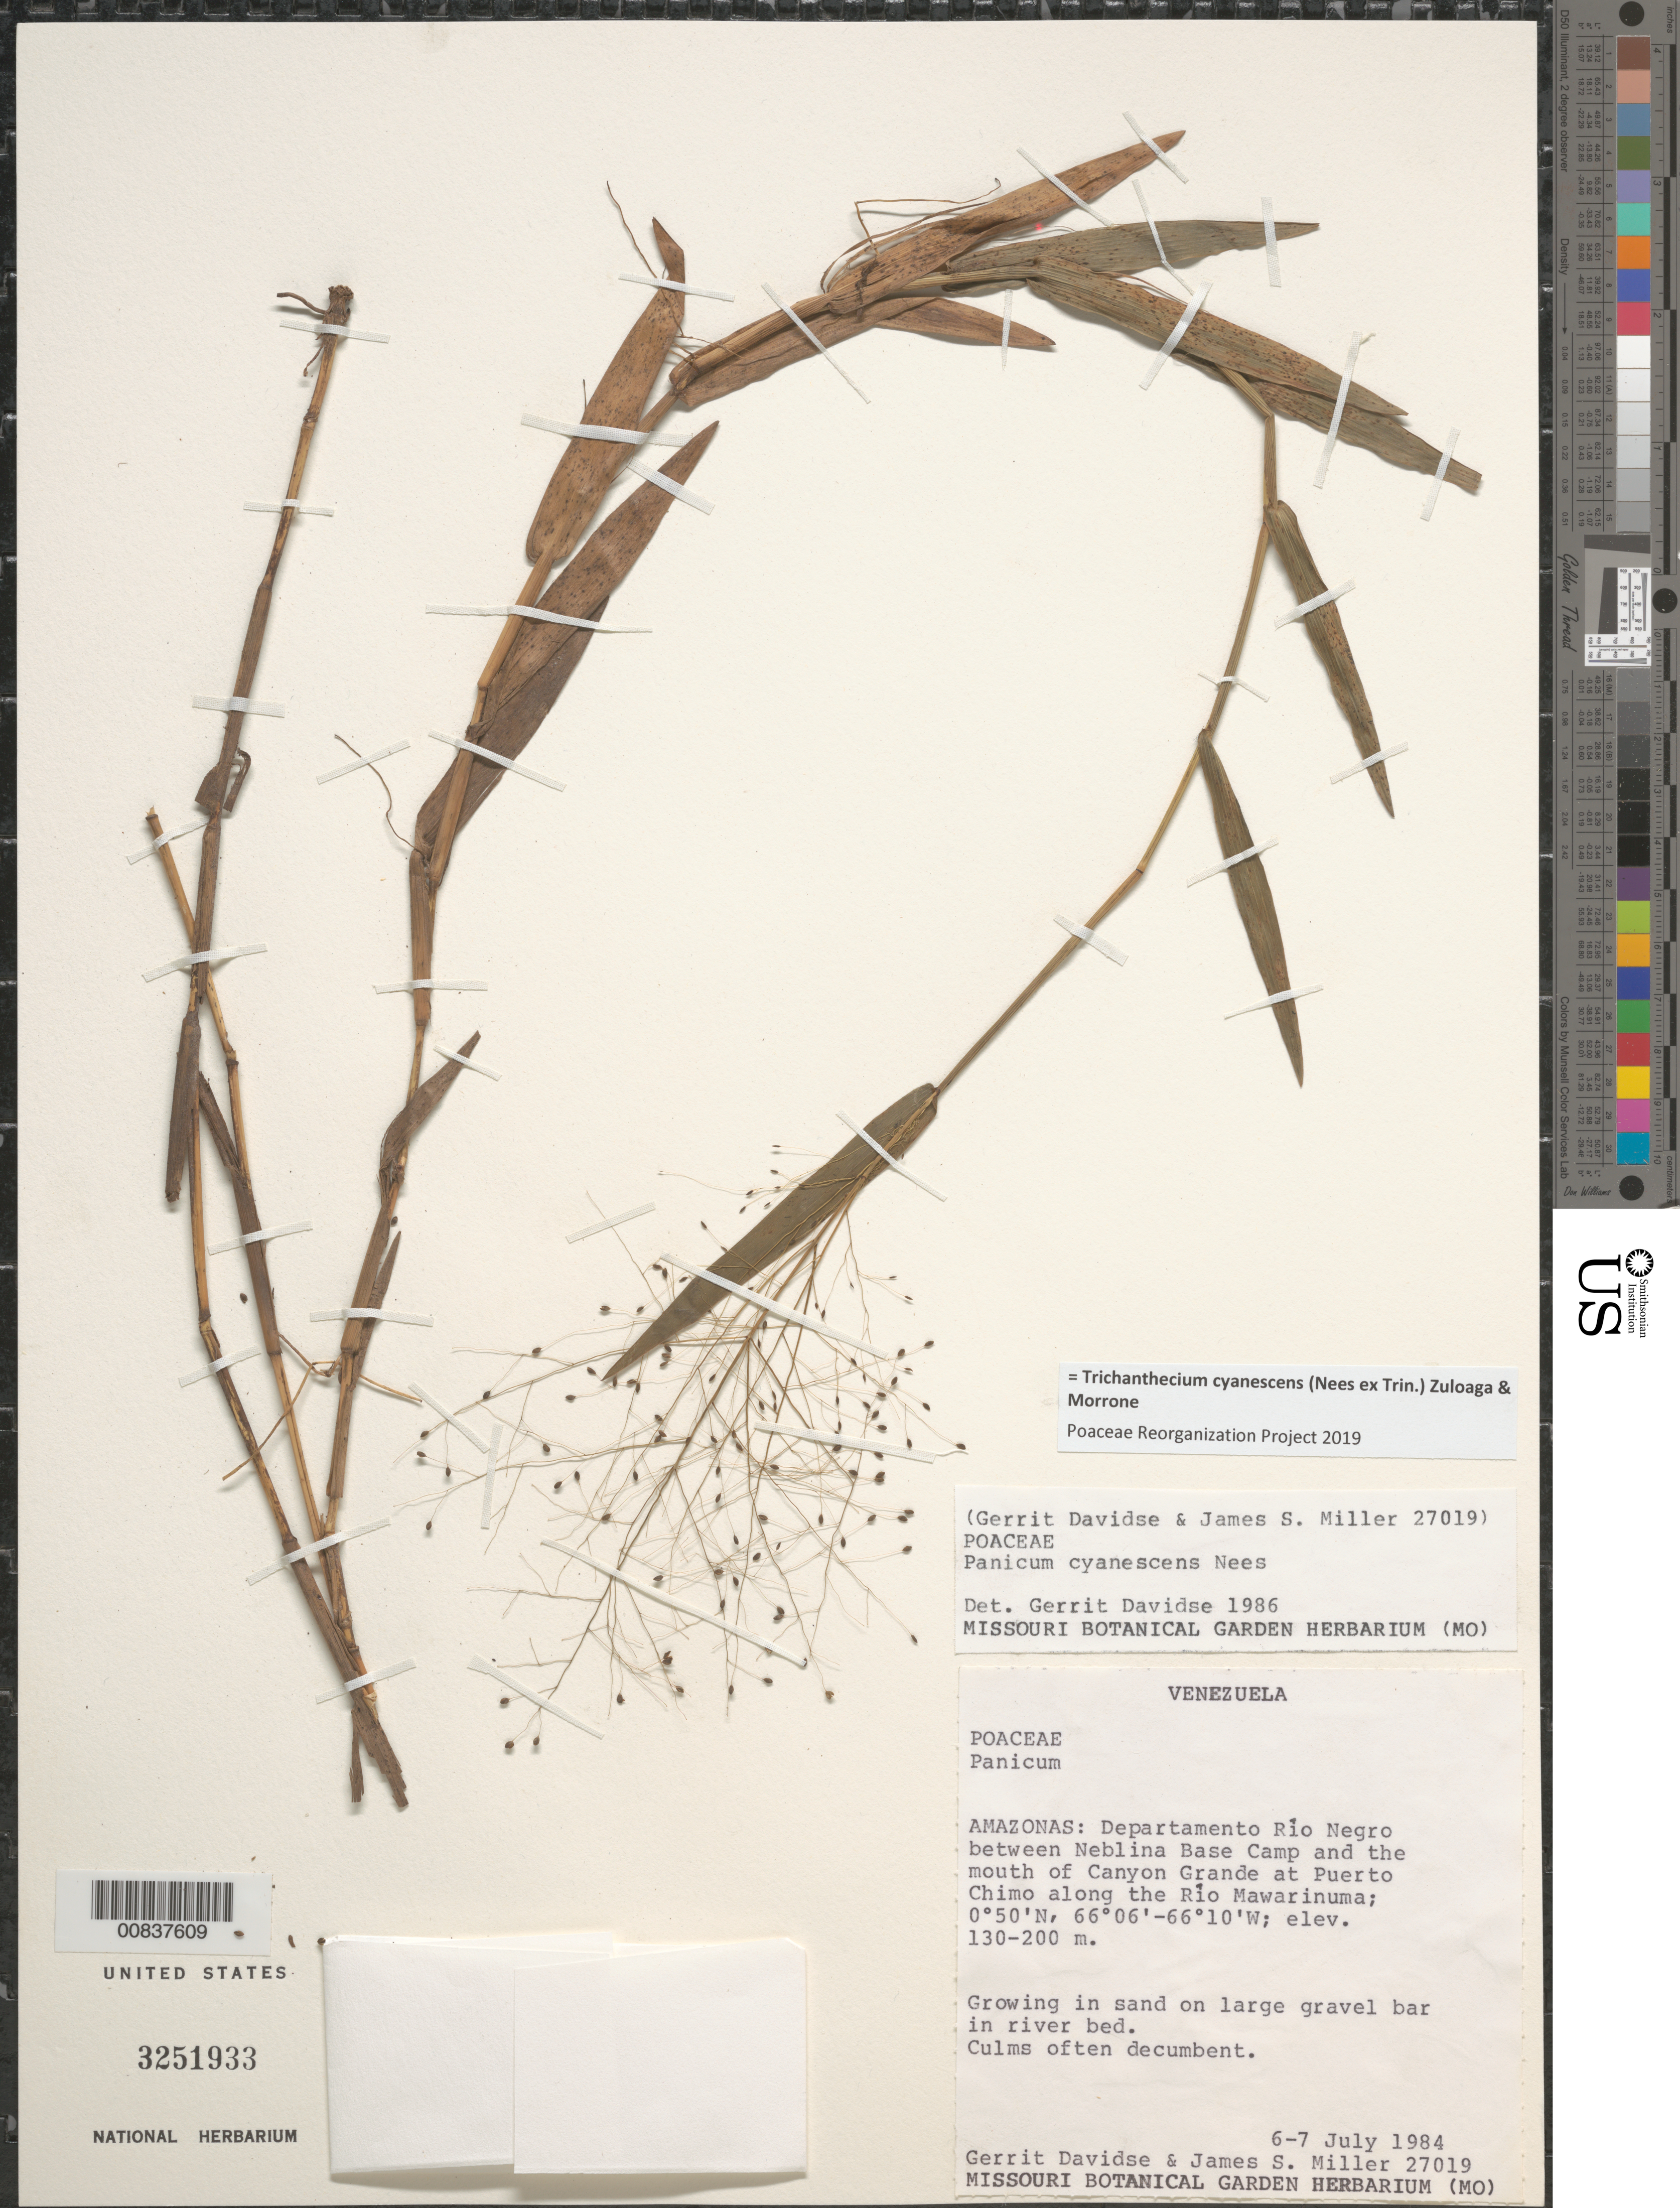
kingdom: Plantae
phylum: Tracheophyta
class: Liliopsida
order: Poales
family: Poaceae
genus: Panicum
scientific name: Panicum cyanescens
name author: Nees ex Trin.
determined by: Davidse, Gerrit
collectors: G. Davidse & J. S. Miller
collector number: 27019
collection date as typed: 6-Jul-84 to 7-Jul-84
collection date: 1984-07-06/1984-07-07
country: Venezuela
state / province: Amazonas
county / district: Río Negro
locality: Río Mawarinuma, Neblina Base Camp to mouth of Canyon Grande at Puerto Chimo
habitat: On sand on large gravel bar in riverbed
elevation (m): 130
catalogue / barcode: US 3251933